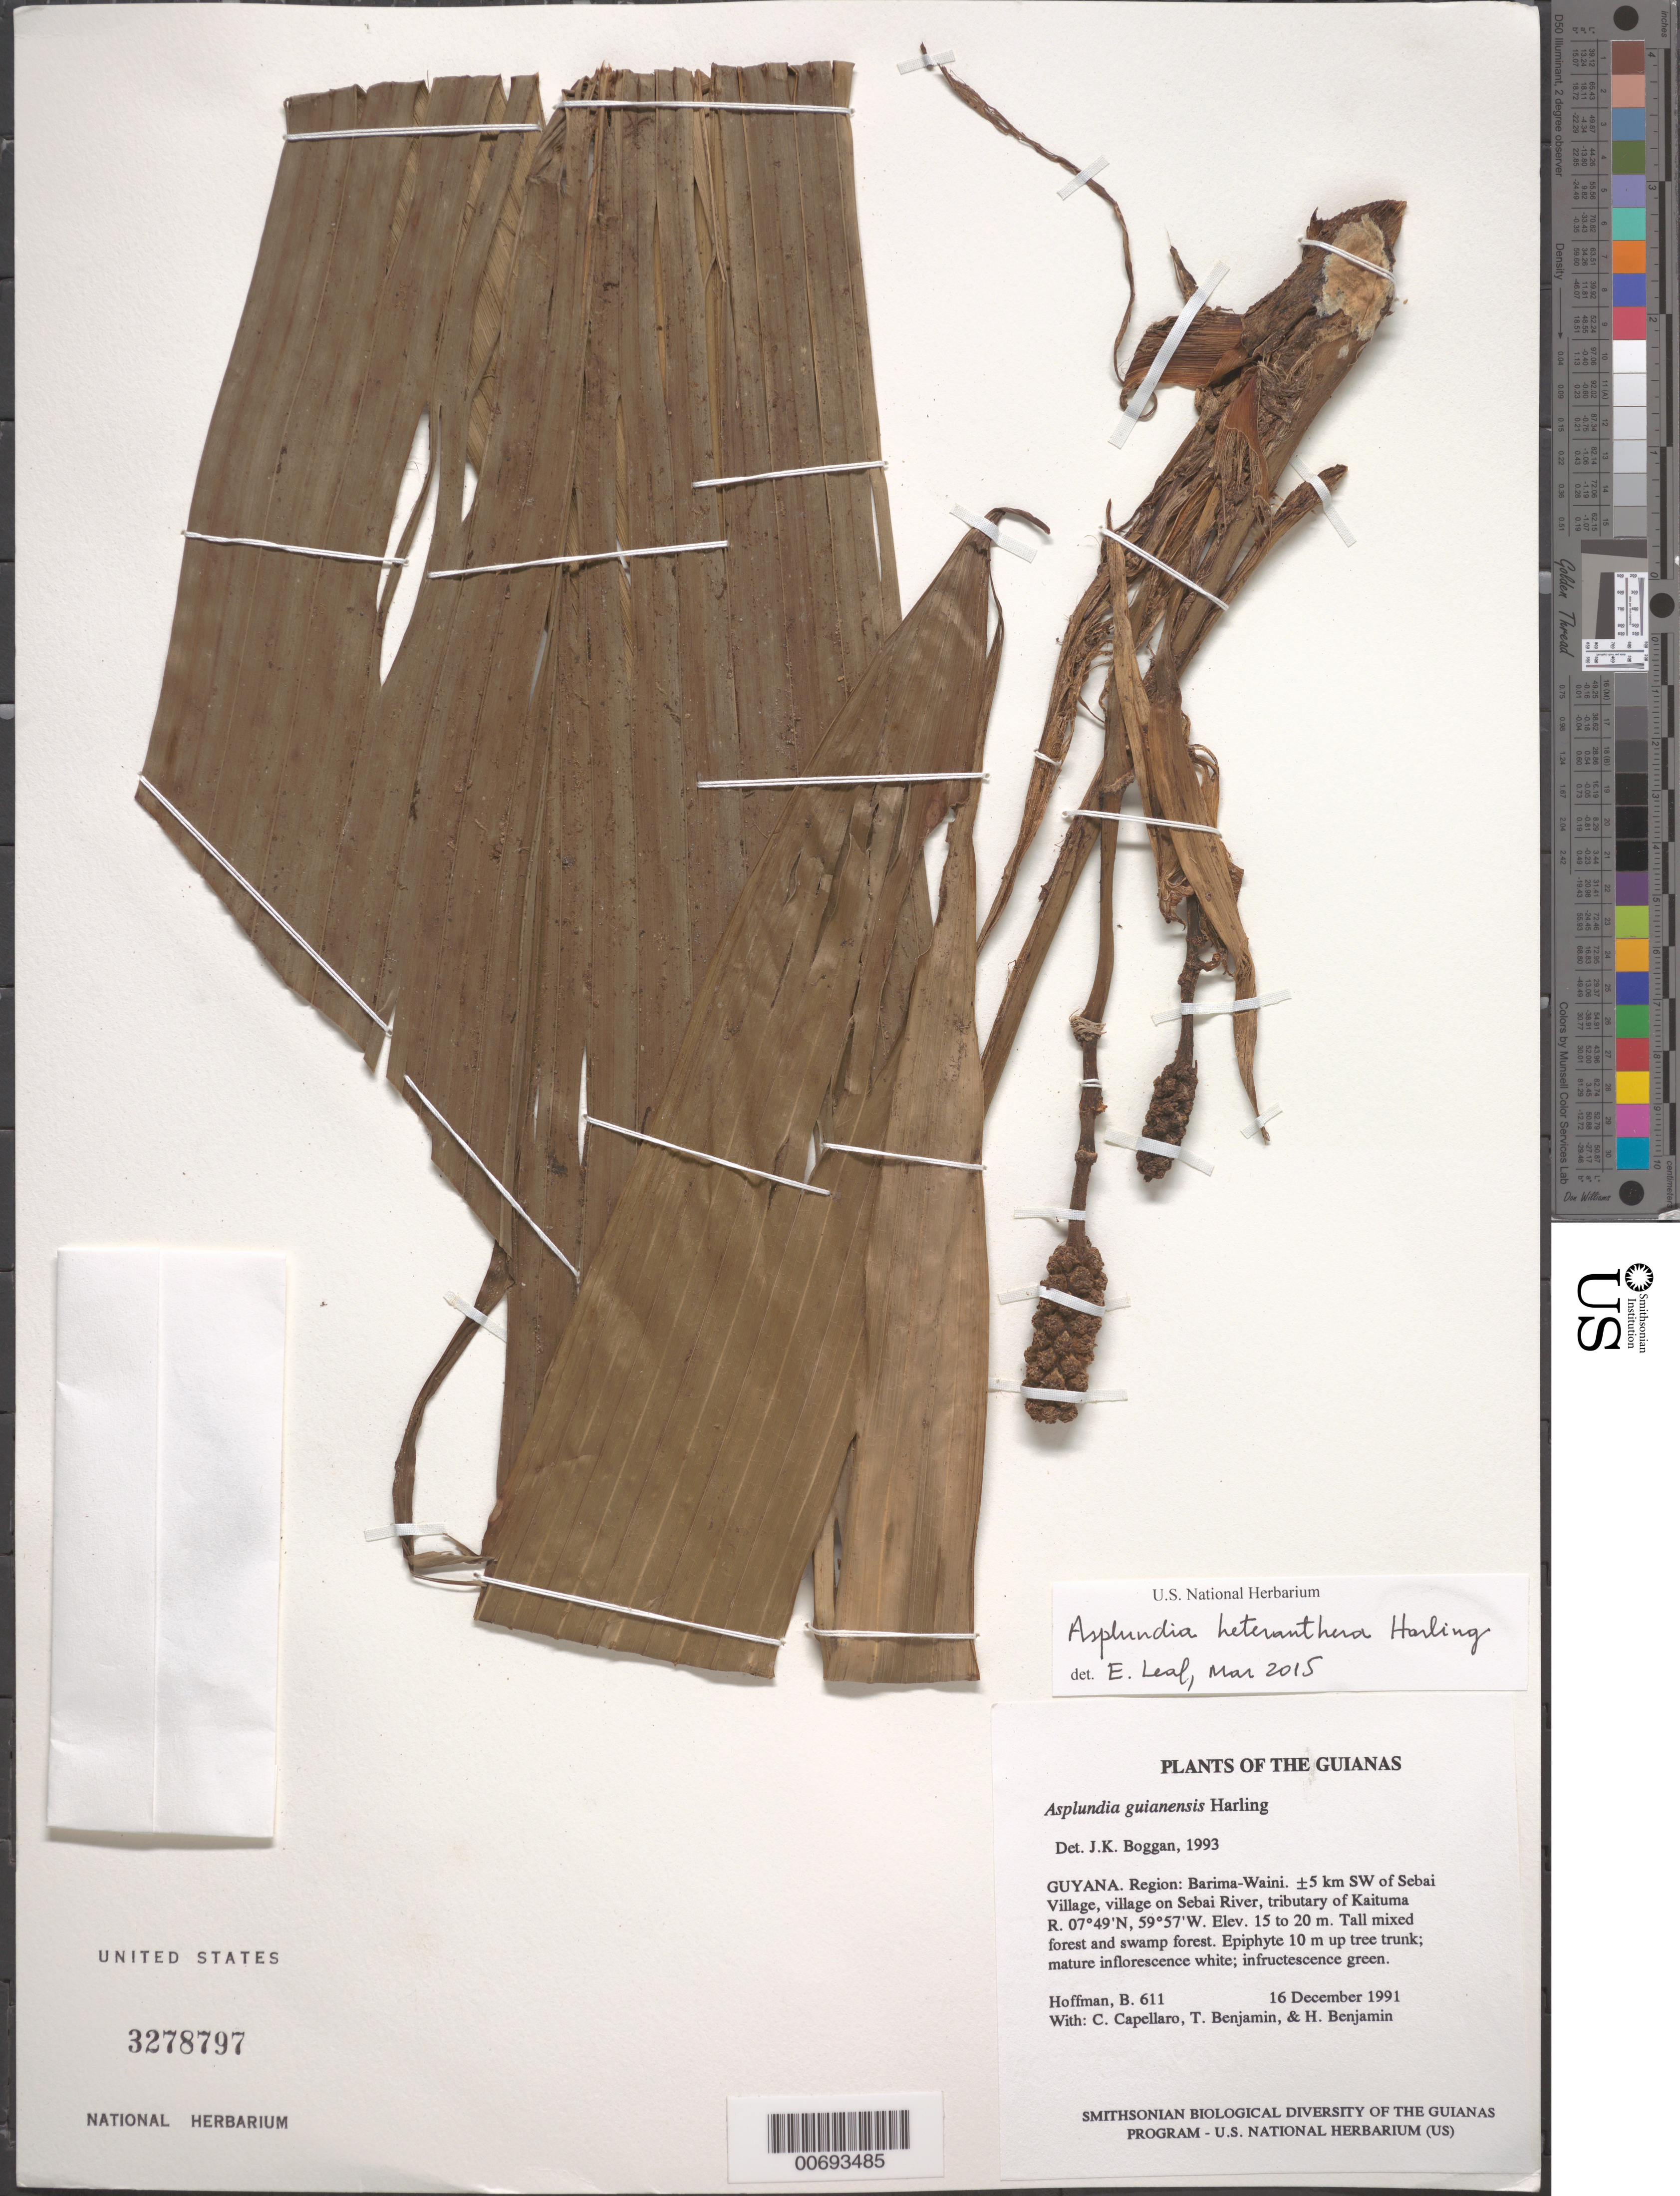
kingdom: Plantae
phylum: Tracheophyta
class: Liliopsida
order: Pandanales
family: Cyclanthaceae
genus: Asplundia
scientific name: Asplundia guianensis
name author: Harling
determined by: Boggan, J. K., (US), NMNH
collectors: B. Hoffman, C. Capellaro, T. Benjamin & H. Benjamin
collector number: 611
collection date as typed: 16 December 1991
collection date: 1991-12-16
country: Guyana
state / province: Barima-Waini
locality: ±5 km SW of Sebai Village, on Sebai River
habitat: Tall mixed forest and swamp forest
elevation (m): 15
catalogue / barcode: US 3278797